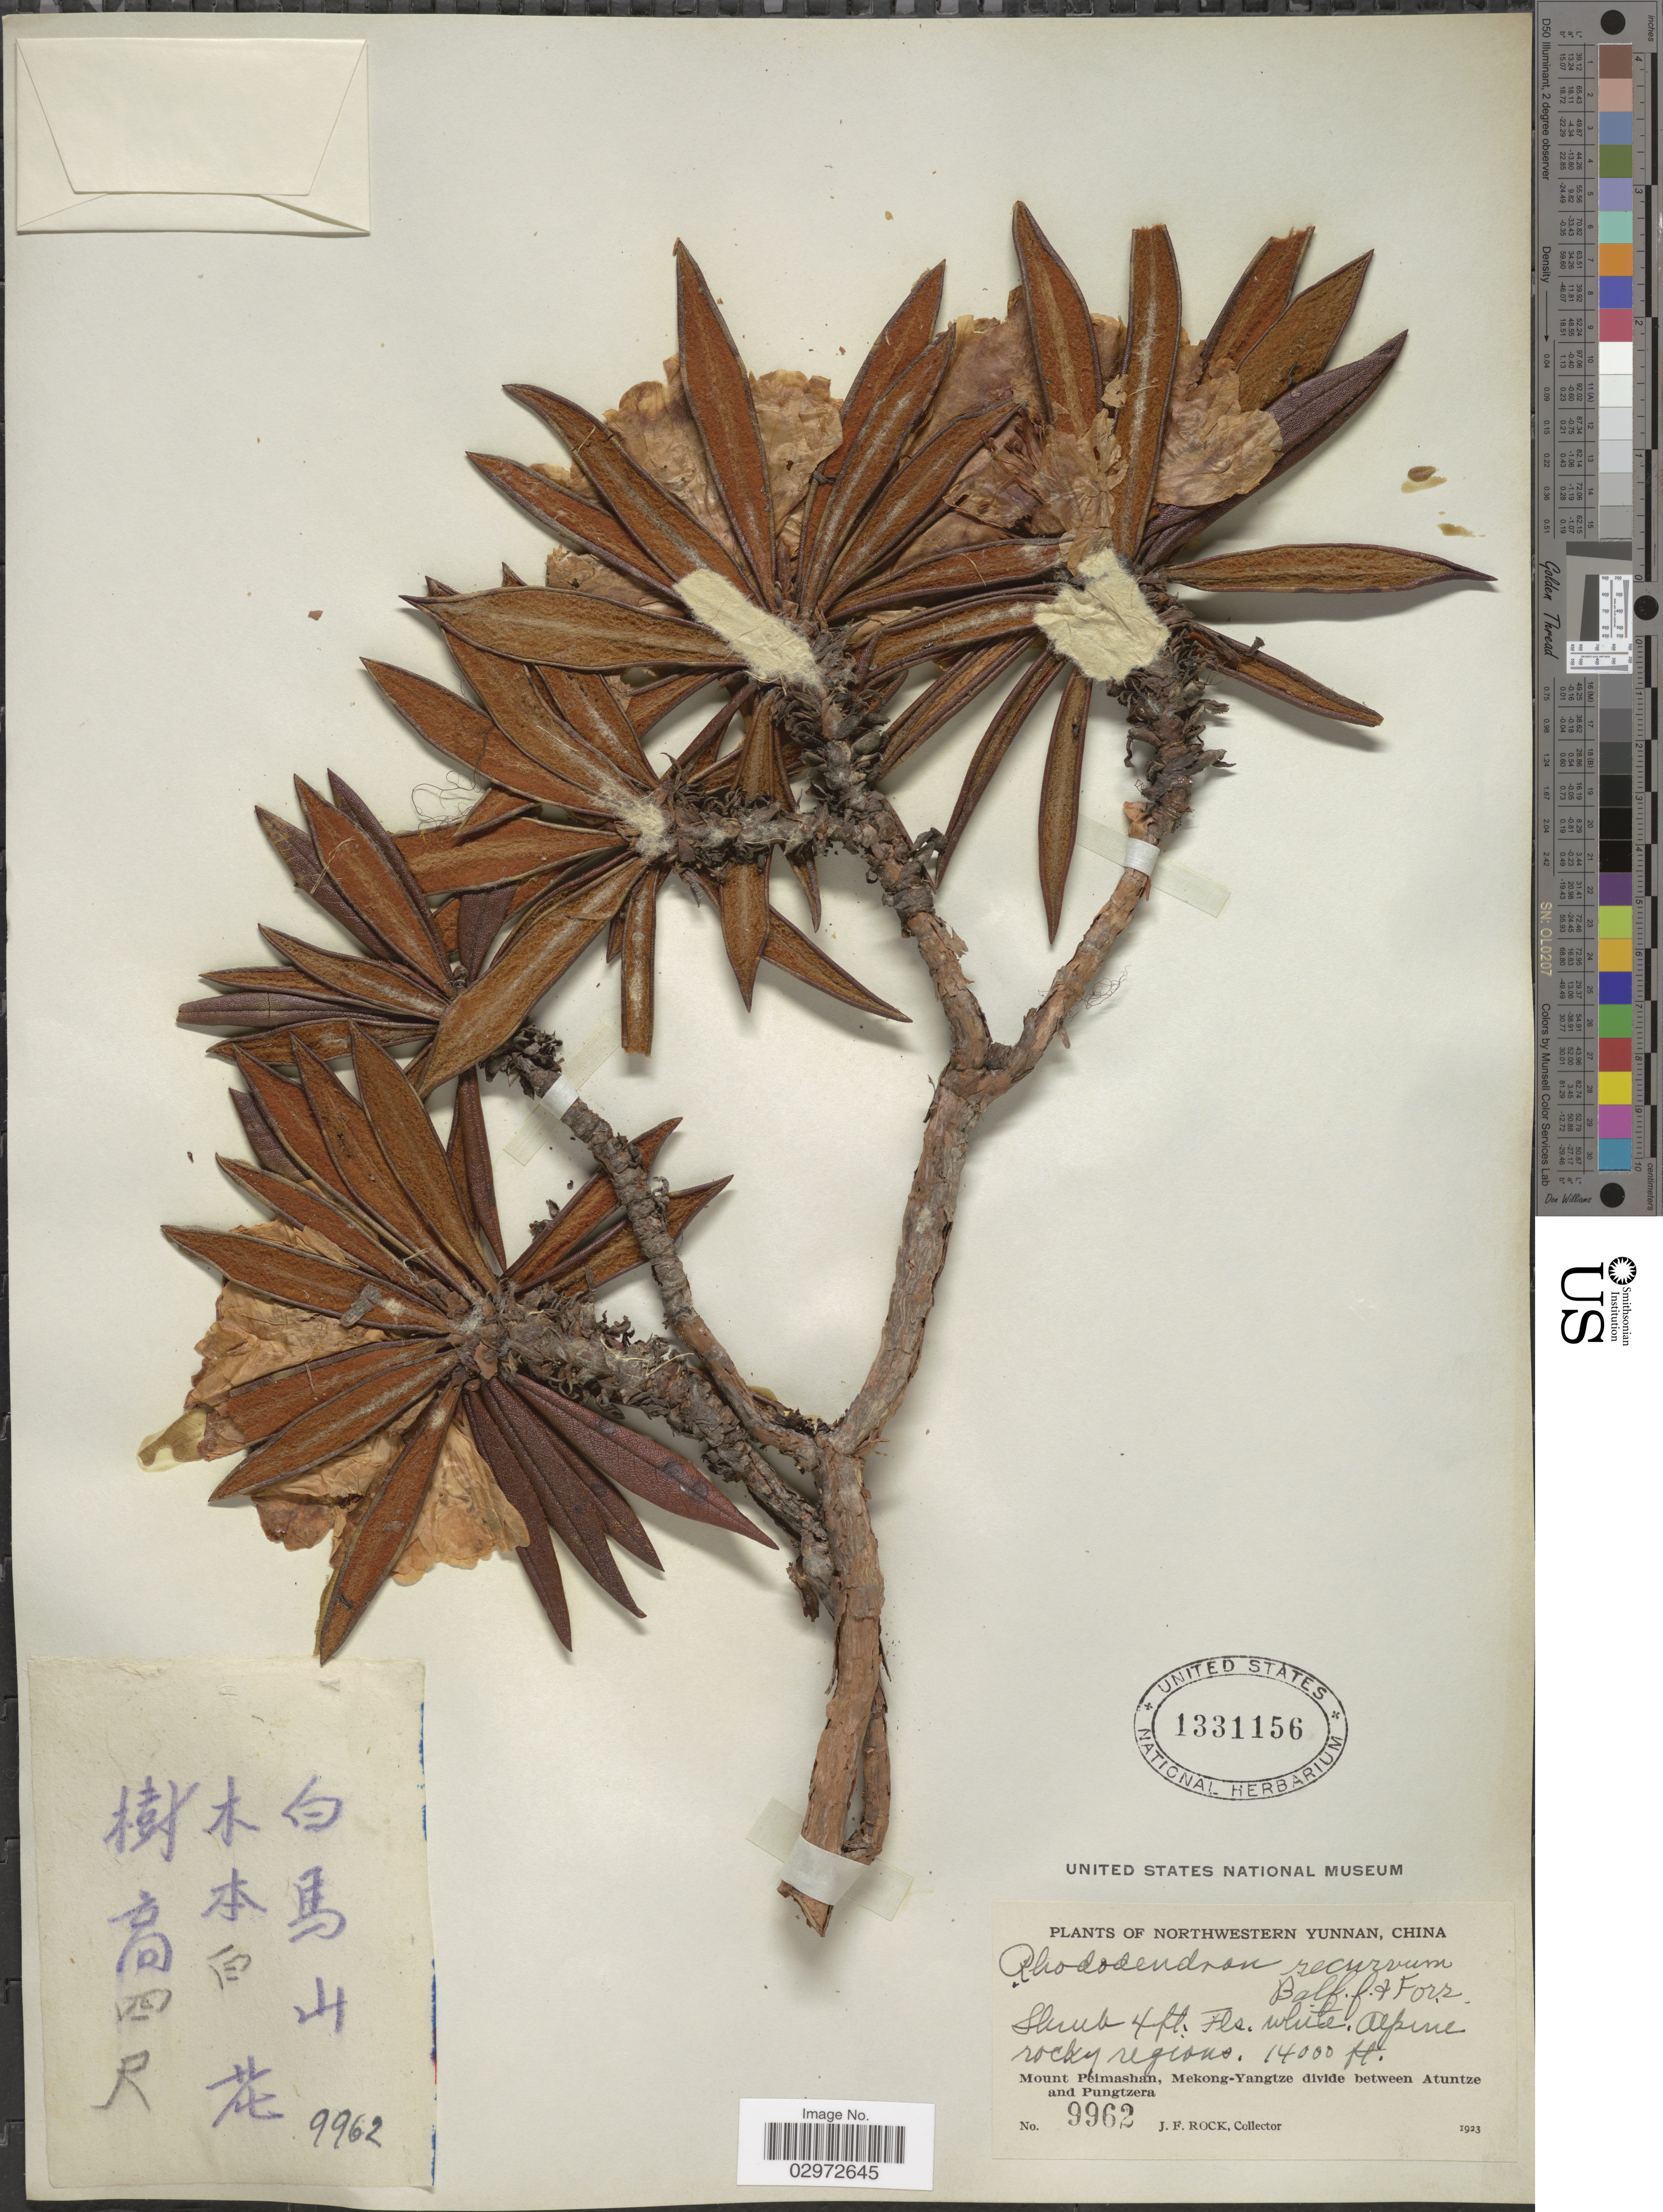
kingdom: Plantae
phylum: Tracheophyta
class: Magnoliopsida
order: Ericales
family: Ericaceae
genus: Rhododendron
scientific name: Rhododendron recurvum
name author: Balf. f. & Forrest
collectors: J. Rock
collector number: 9962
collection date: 1923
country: China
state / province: Yunnan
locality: Northwestern Yunnan. Mount Peimashan, Mekong-Yangtze divide between Atuntze and Pungtzera.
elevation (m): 4267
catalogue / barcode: US 1331156